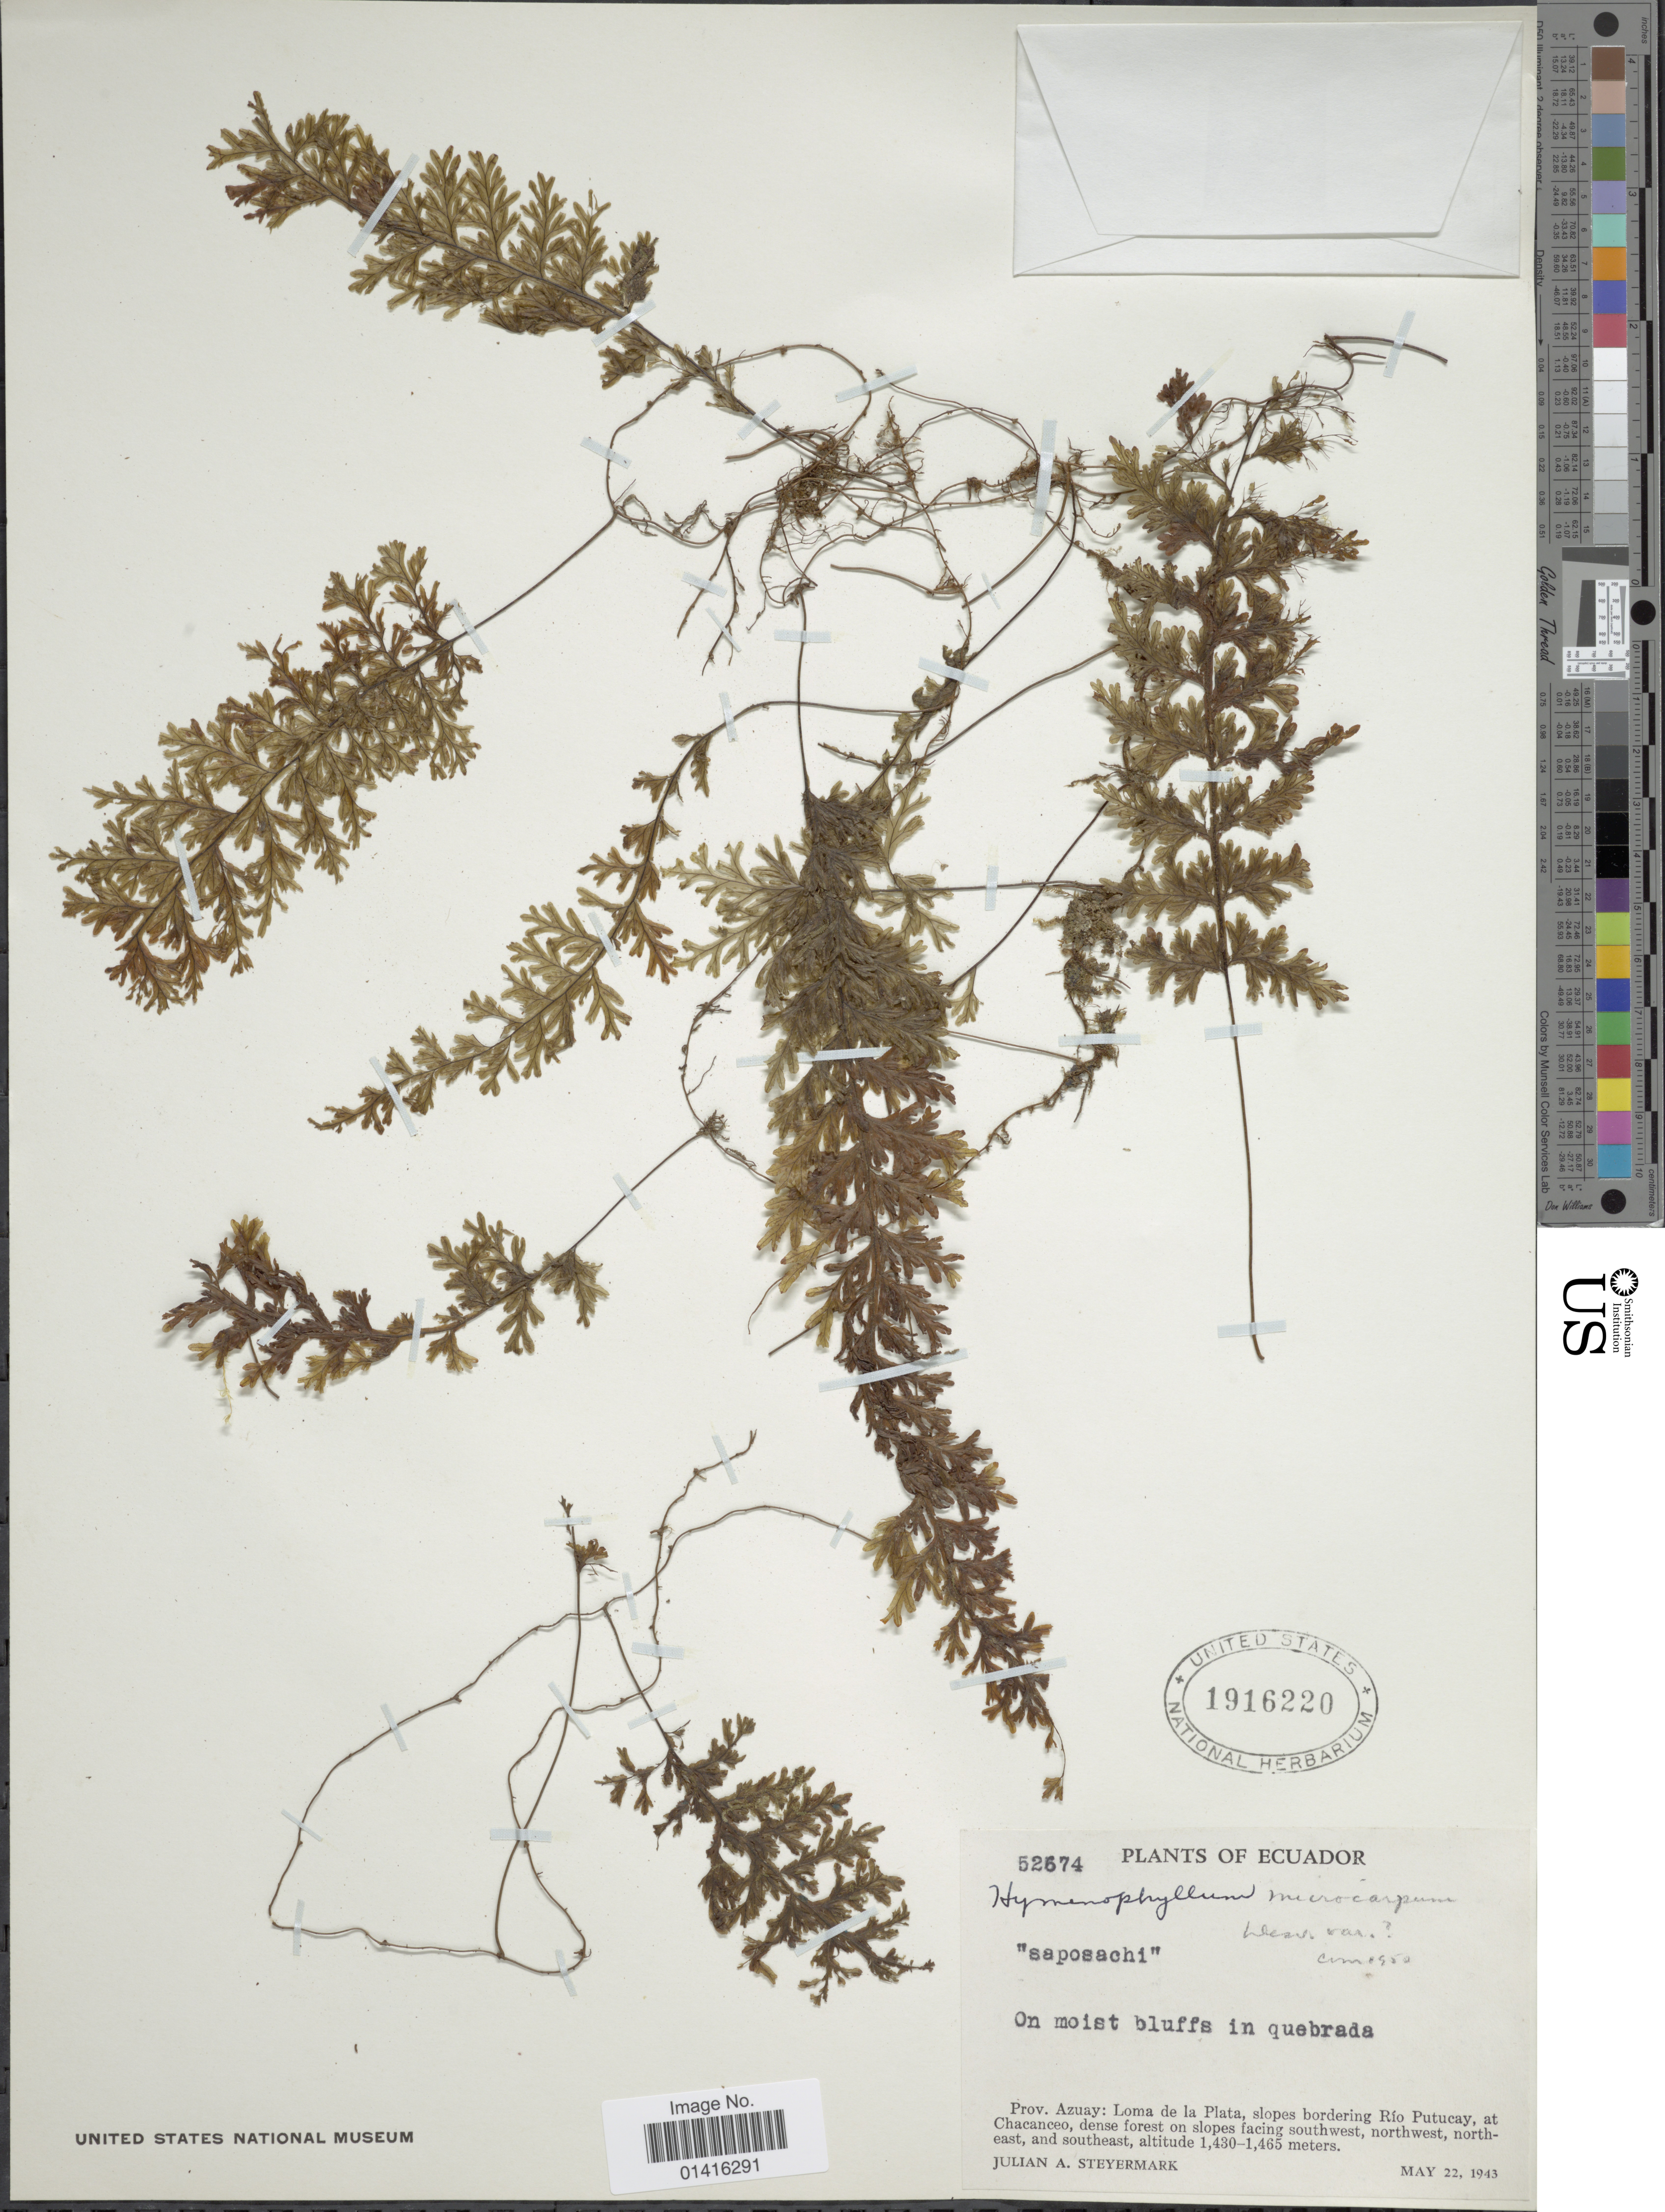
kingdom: Plantae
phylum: Tracheophyta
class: Polypodiopsida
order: Hymenophyllales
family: Hymenophyllaceae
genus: Hymenophyllum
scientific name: Hymenophyllum microcarpum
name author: (Desv.) Lellinger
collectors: J. Steyermark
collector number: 52674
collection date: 1943-05-22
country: Ecuador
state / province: Azuay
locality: Loma de la Plata, slopes bordering Río Putucay, at Chacanceo, dense forest on slopes facing southwest, northwest, northeast, and southeast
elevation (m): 1430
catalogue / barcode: US 1916220